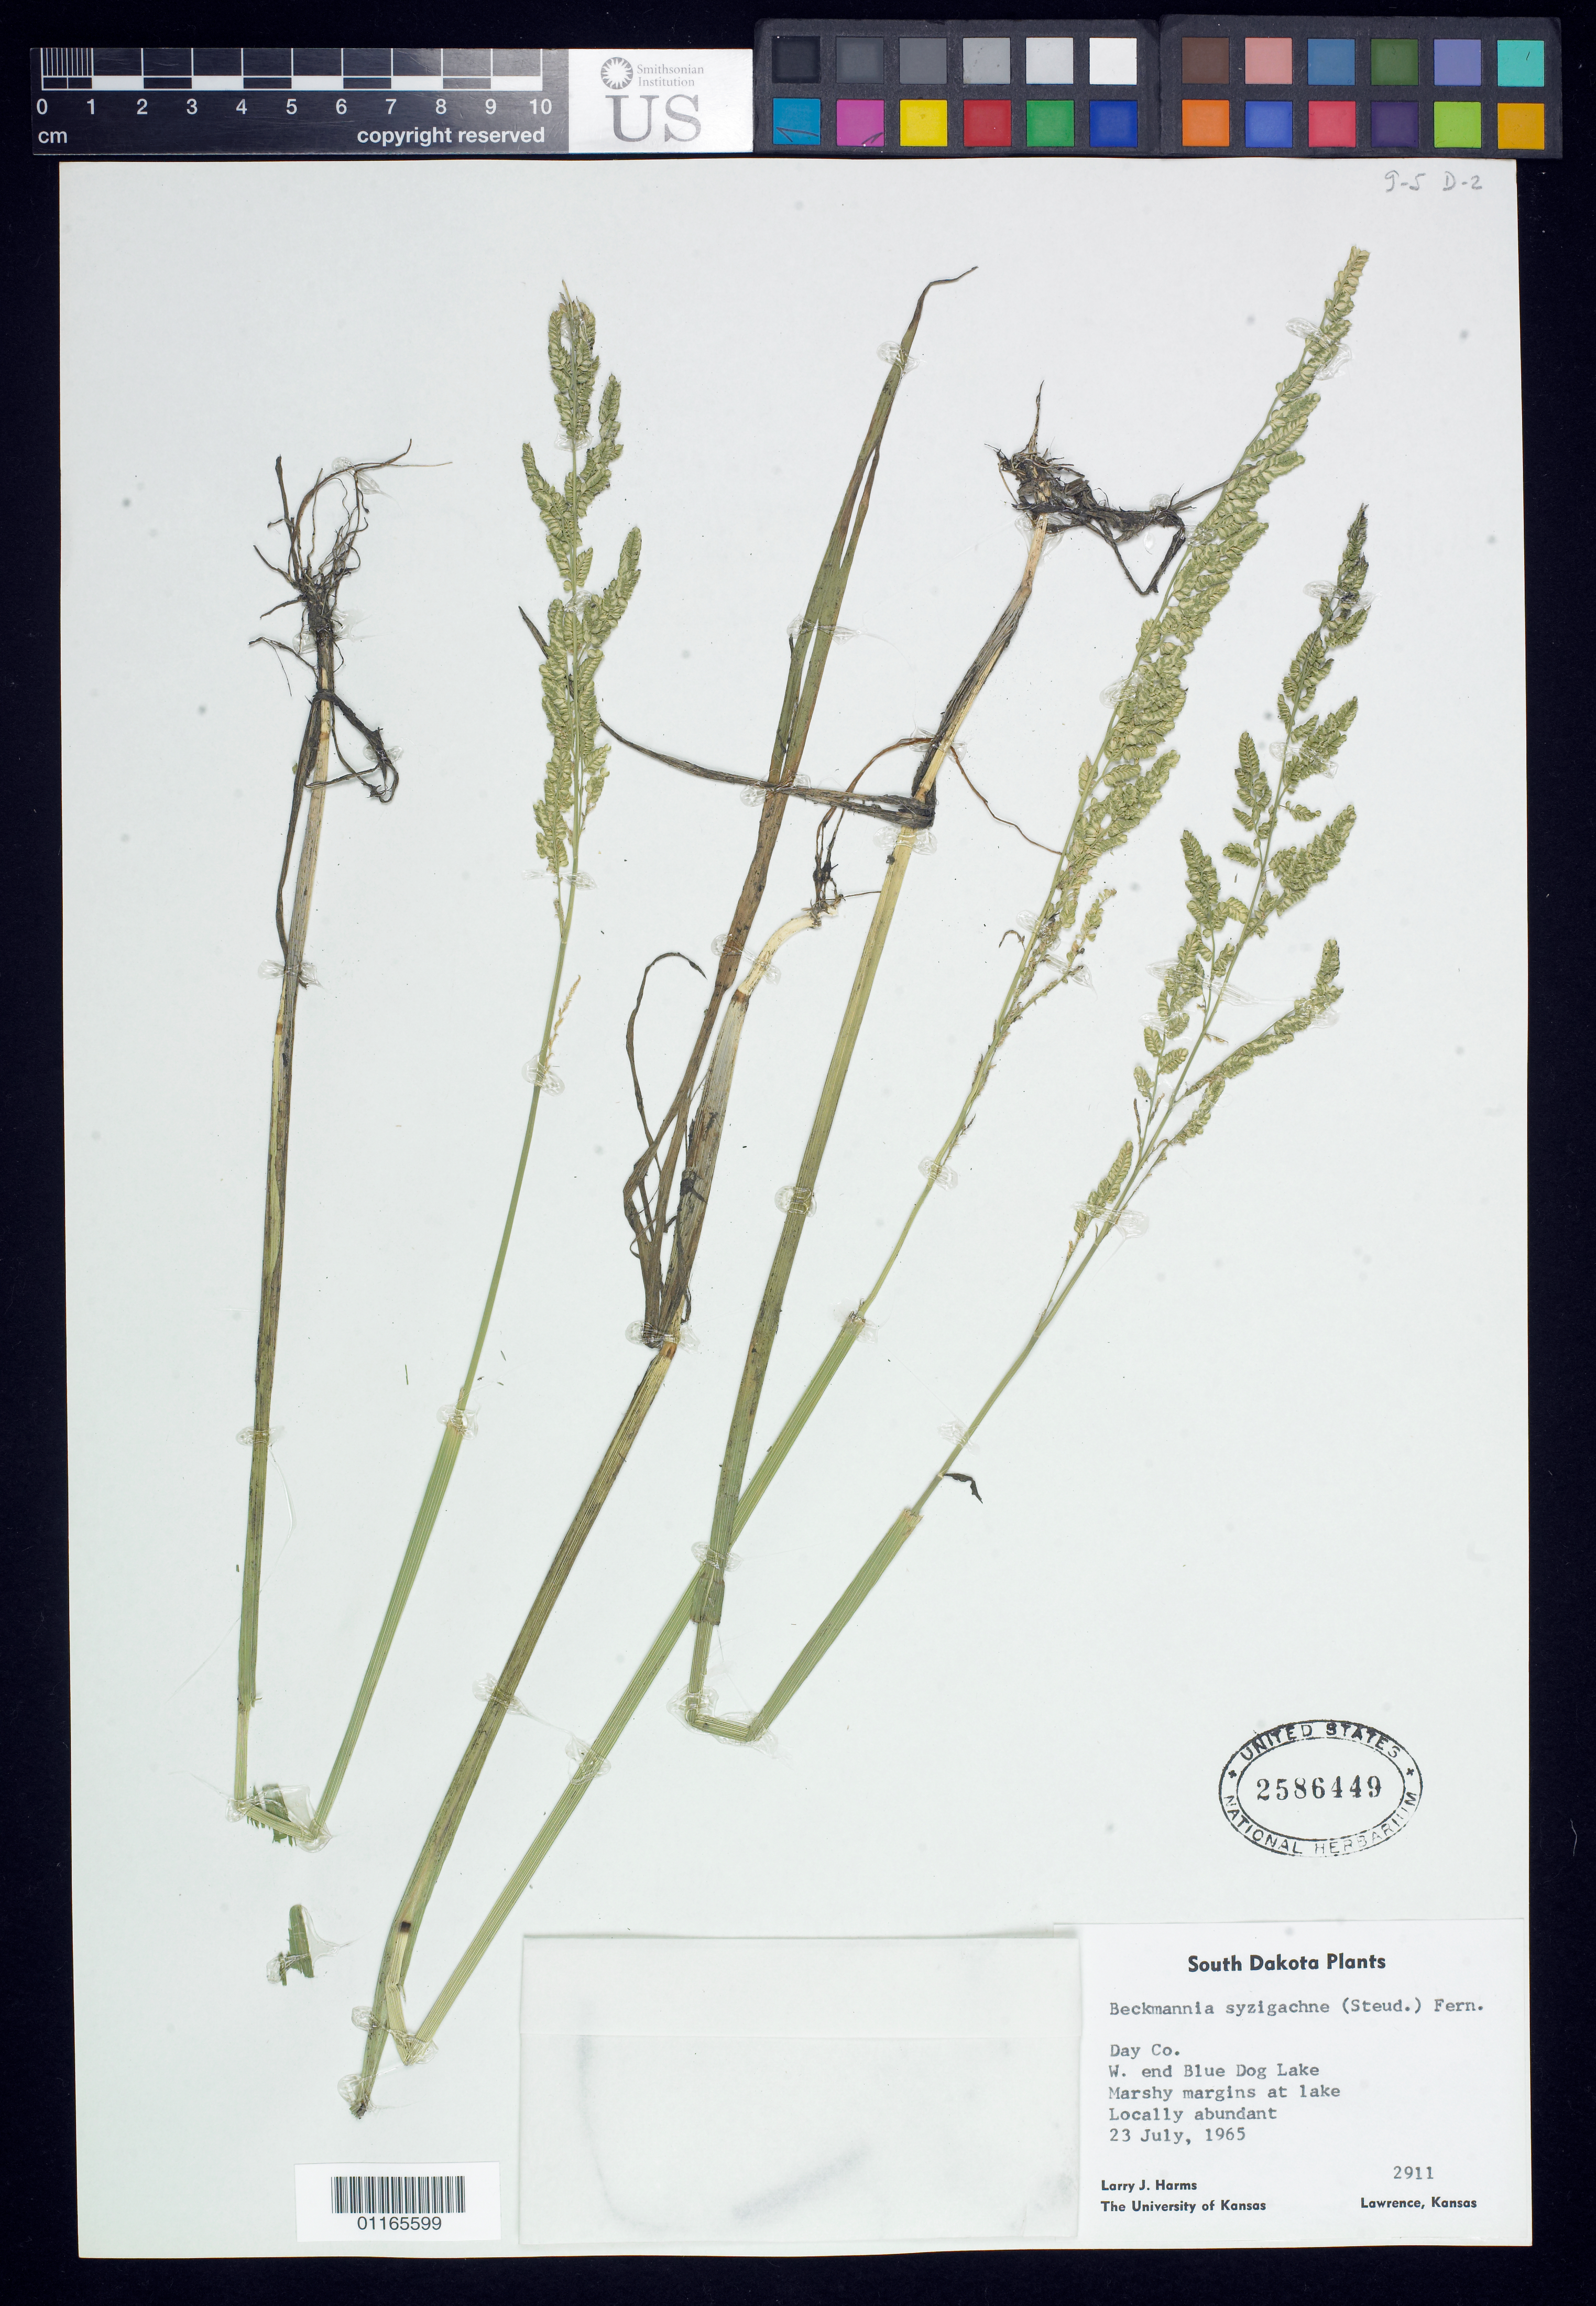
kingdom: Plantae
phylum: Tracheophyta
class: Liliopsida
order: Poales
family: Poaceae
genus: Beckmannia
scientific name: Beckmannia syzigachne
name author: (Steud.) Fernald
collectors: L. Harms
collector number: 2911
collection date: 1965-07-23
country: United States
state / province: South Dakota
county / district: Day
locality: W. end Blue Dog Lake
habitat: Marshy margins at lake. Locally abundant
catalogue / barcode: US 2586449